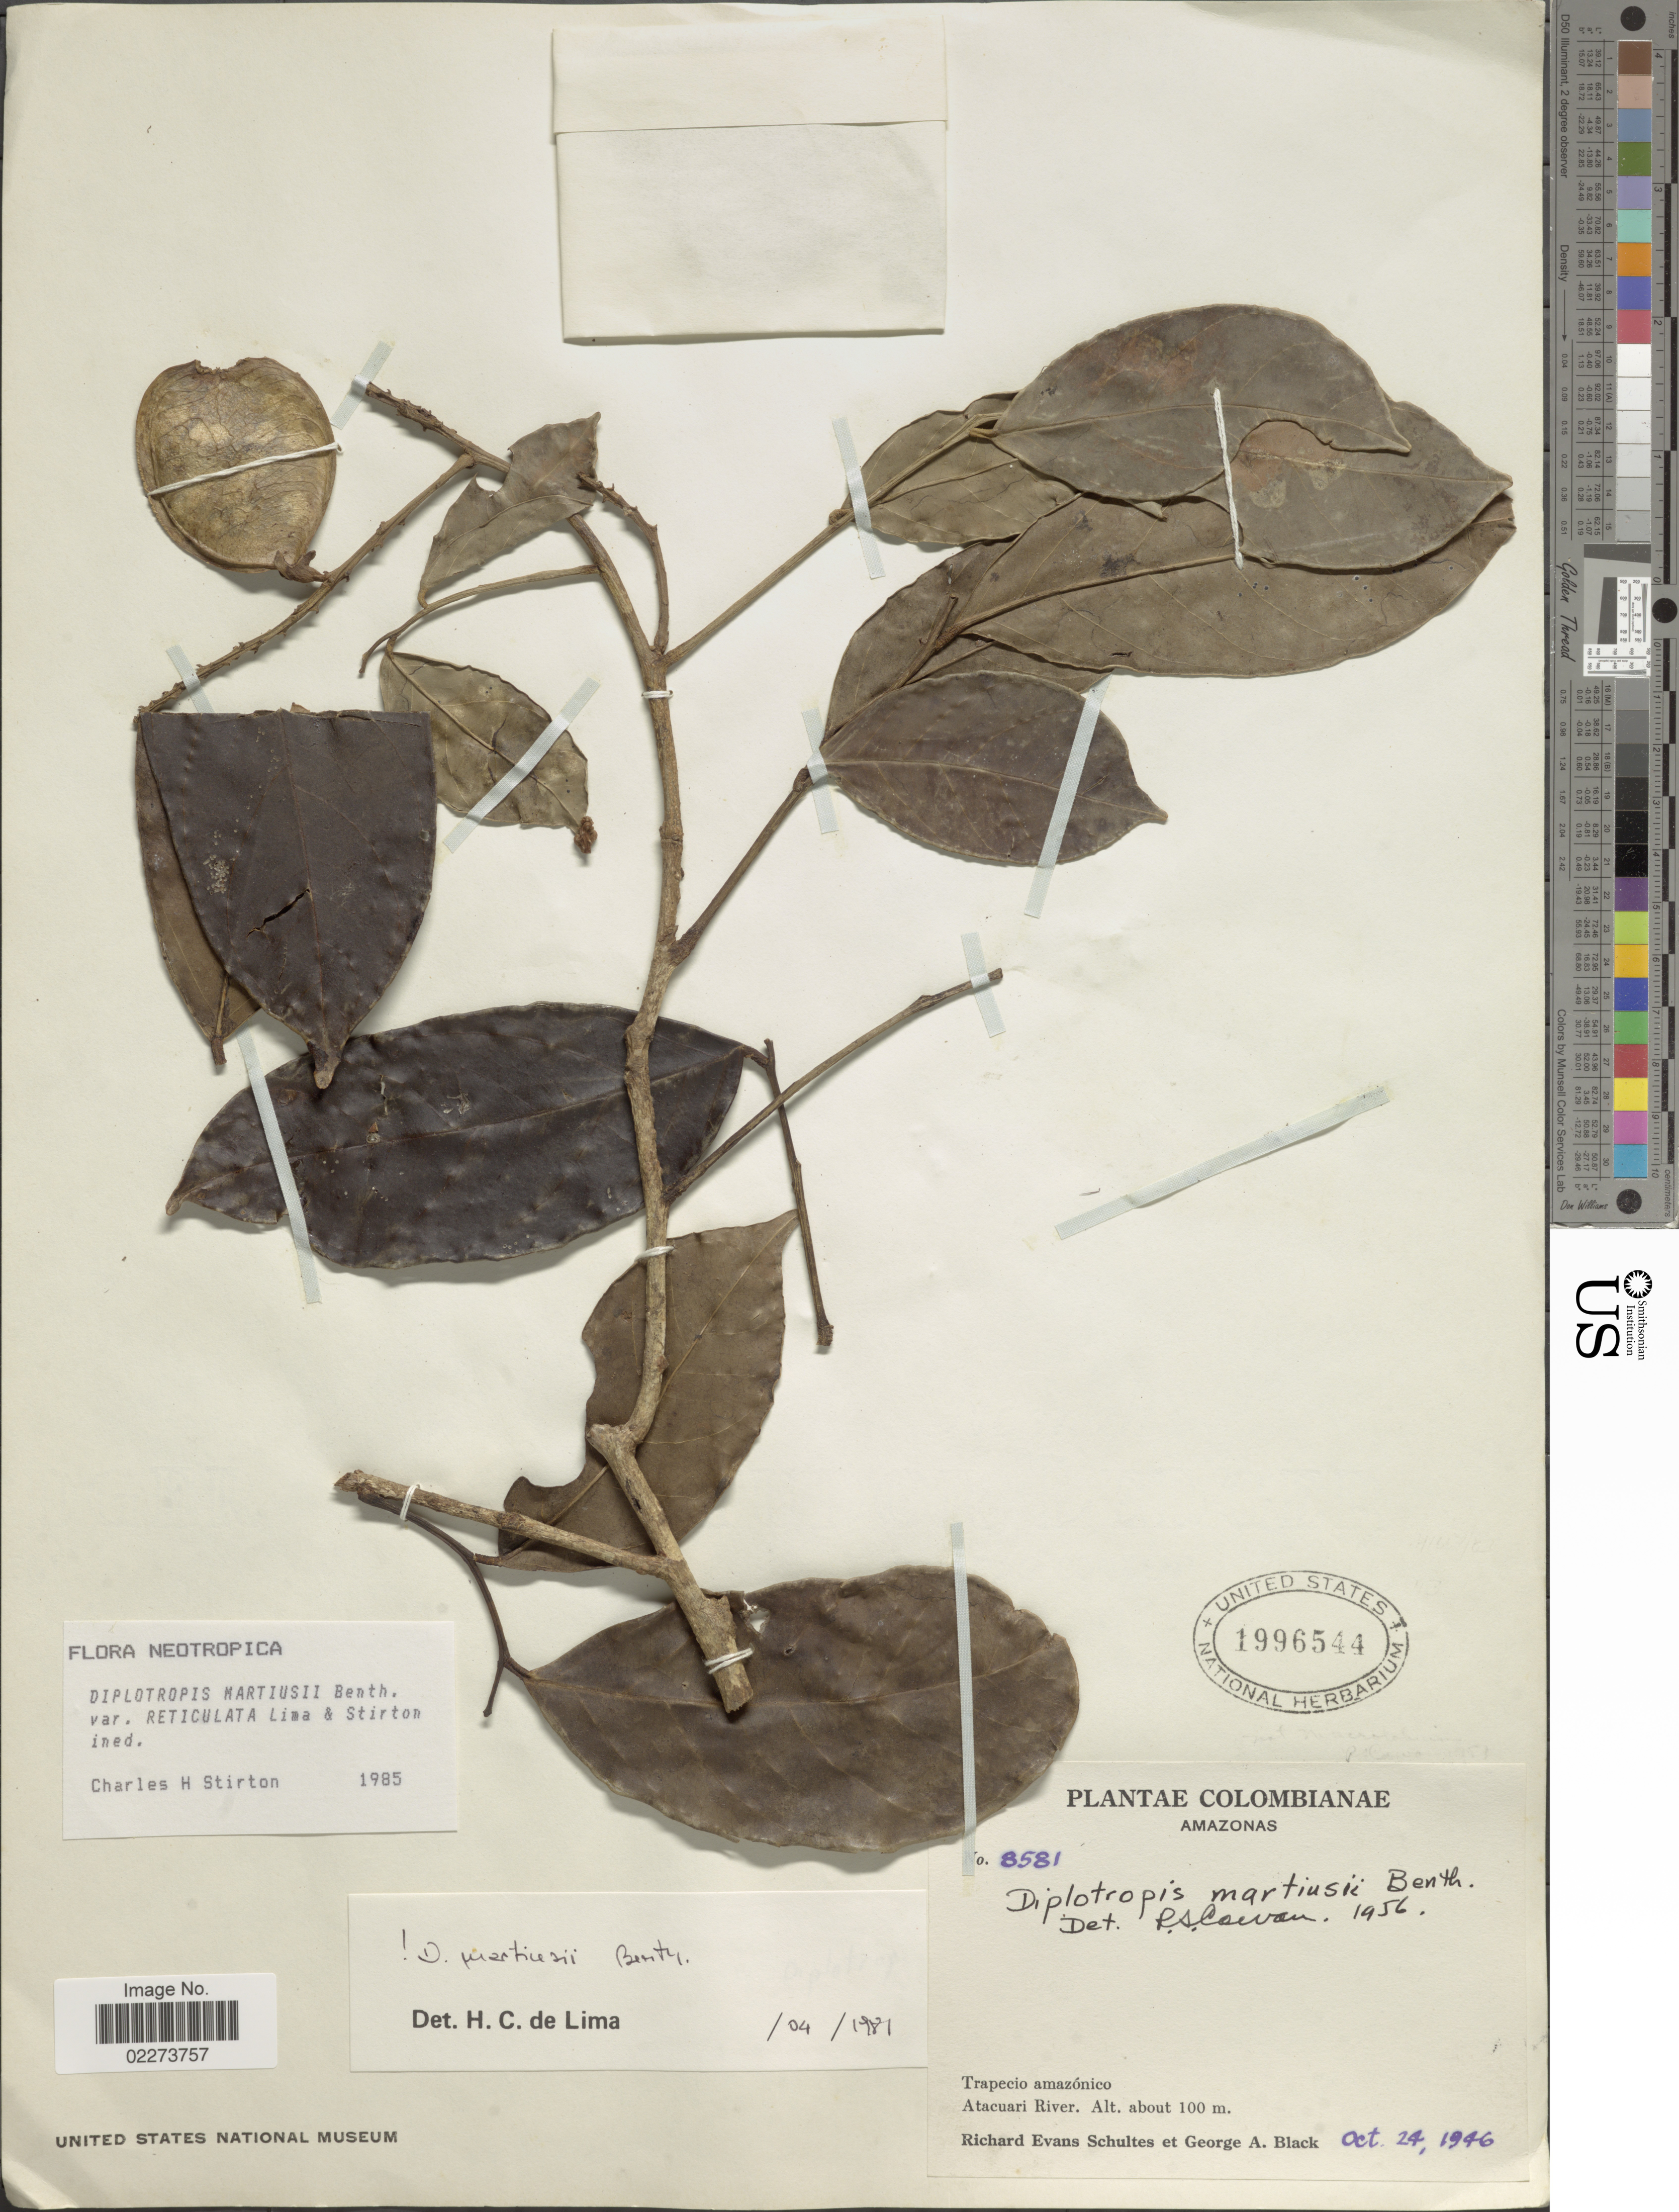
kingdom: Plantae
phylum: Tracheophyta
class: Magnoliopsida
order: Fabales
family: Fabaceae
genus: Diplotropis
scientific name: Diplotropis martiusii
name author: Benth.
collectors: R. E. Schultes & G. A. Black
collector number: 8581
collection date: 1946-10-24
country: Colombia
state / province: Amazônas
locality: Trapecio amazonico, Atacuari River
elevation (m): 100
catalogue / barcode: US 1996544